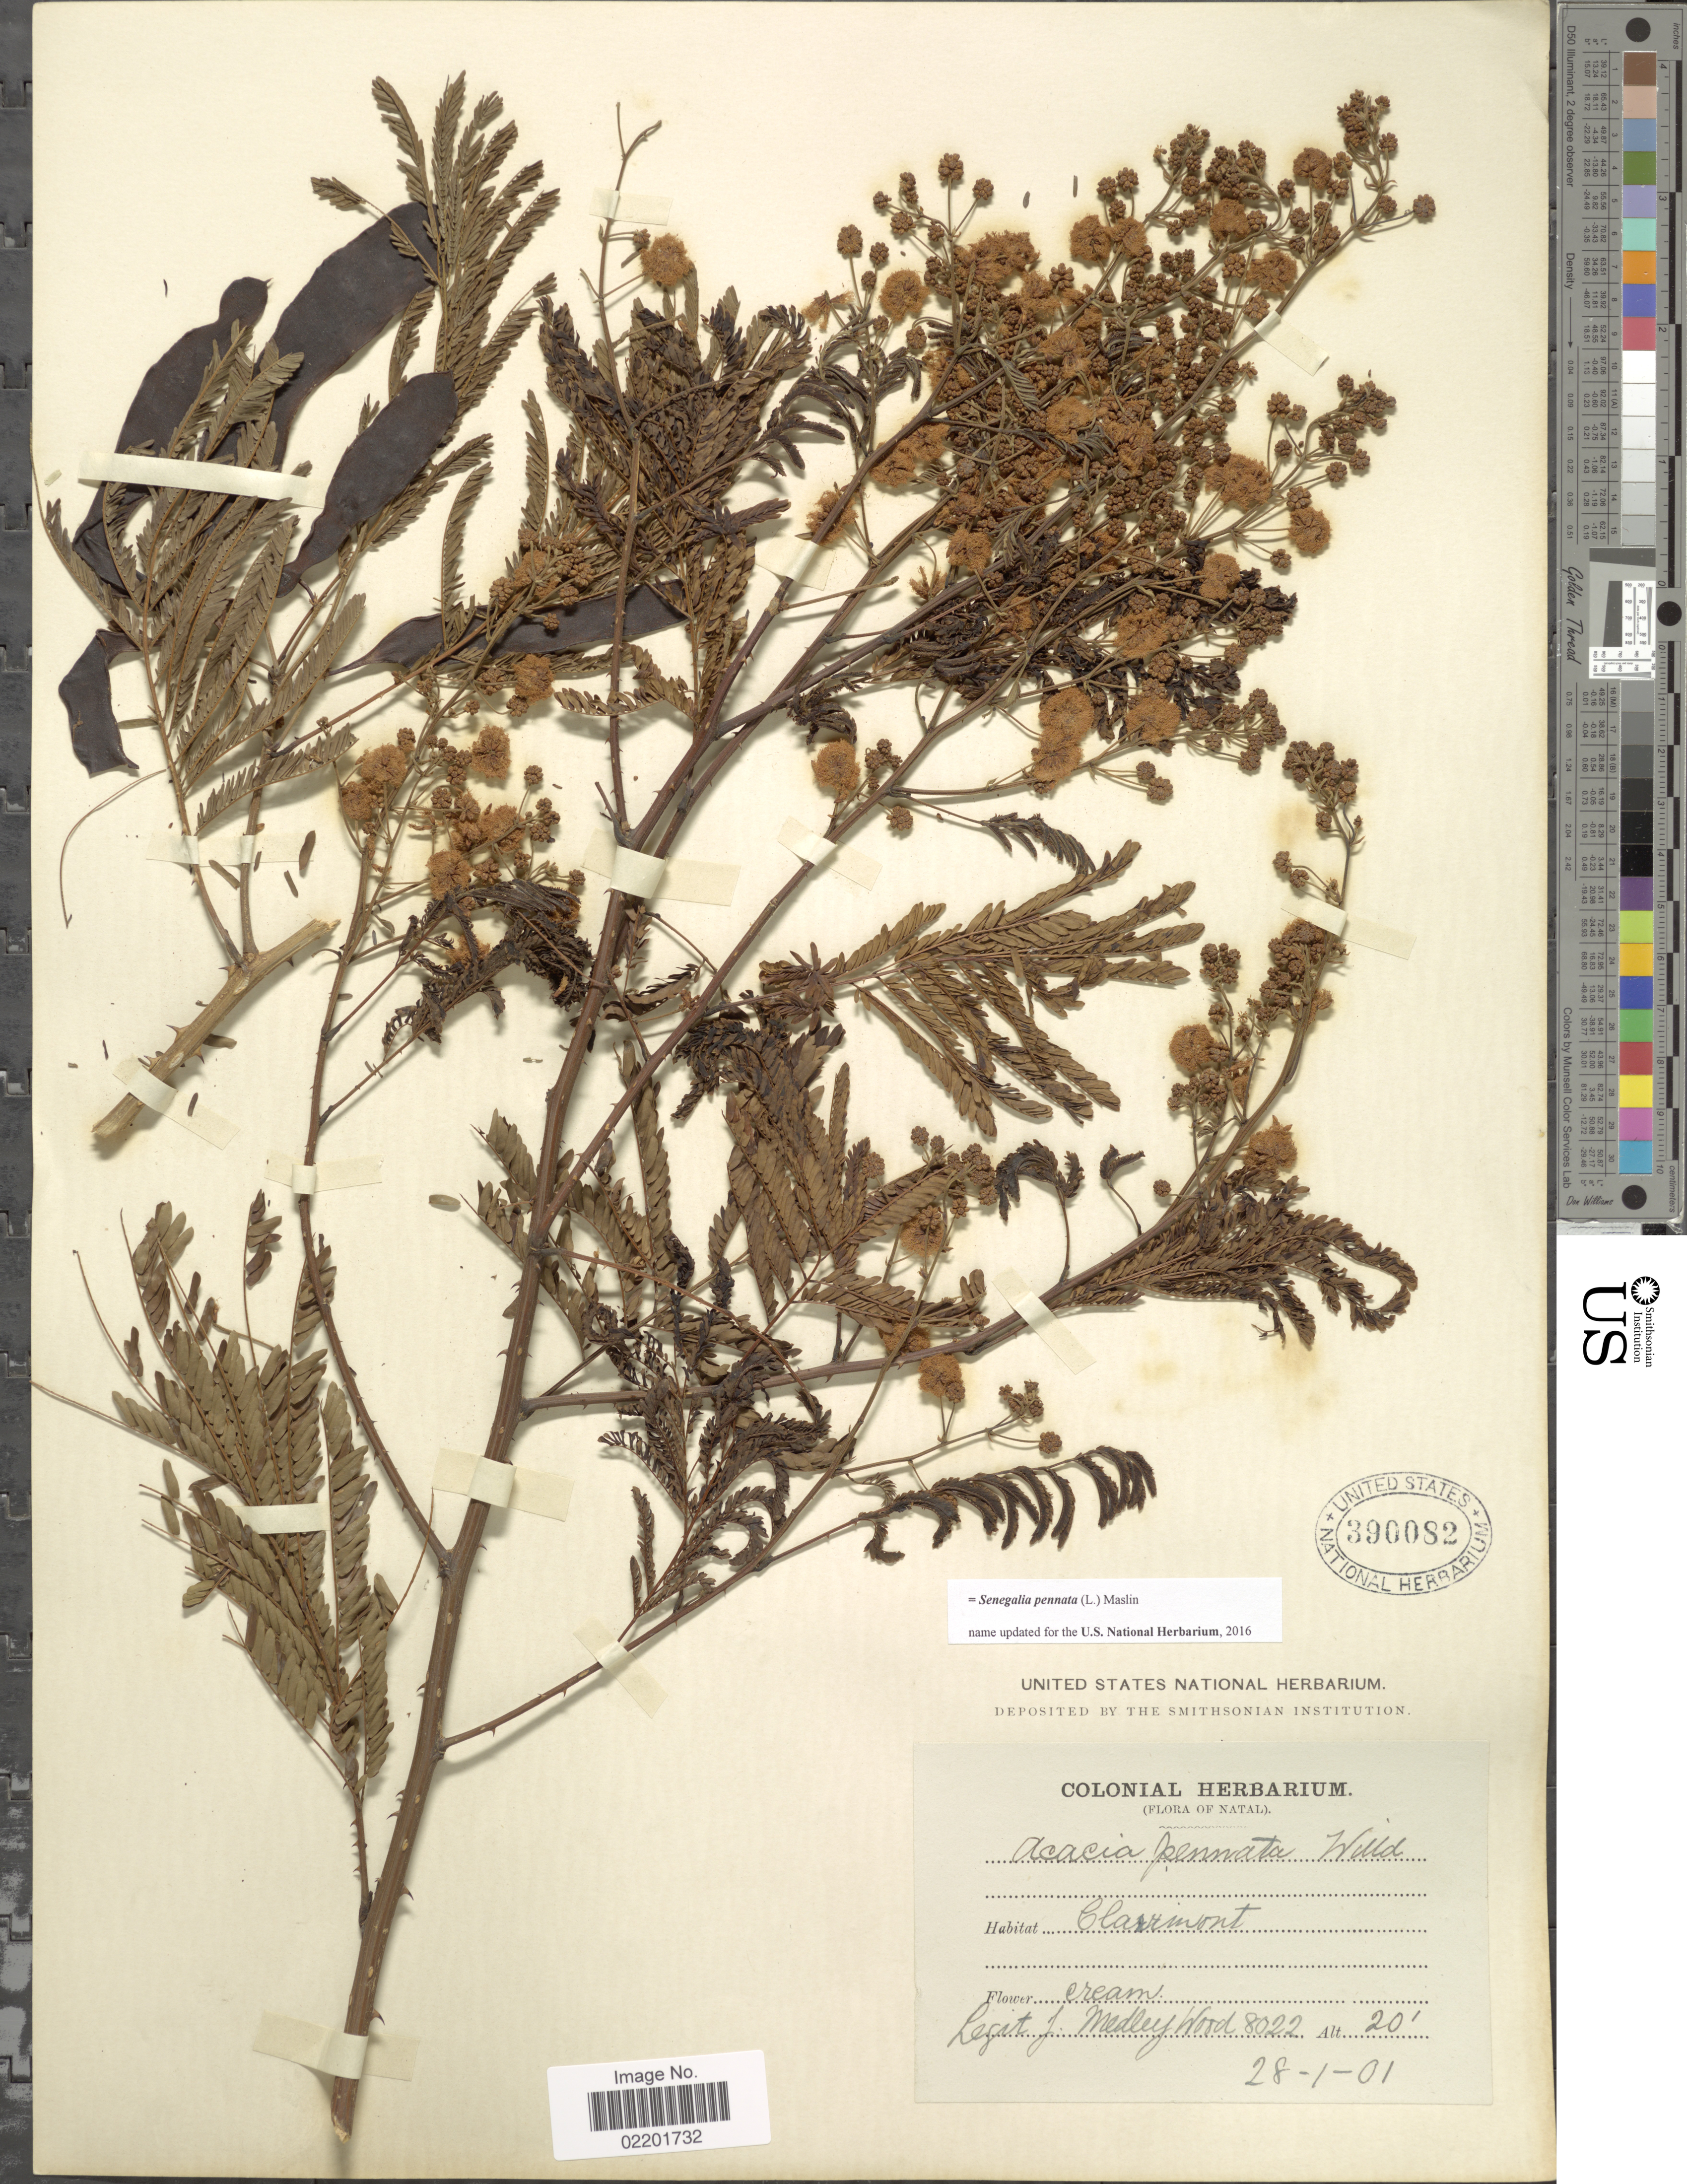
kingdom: Plantae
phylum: Tracheophyta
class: Magnoliopsida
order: Fabales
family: Fabaceae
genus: Senegalia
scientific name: Senegalia pennata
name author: (L.) Maslin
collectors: J. M. Wood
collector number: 8022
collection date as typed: Transcribed d/m/y: 28/1/01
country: South Africa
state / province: KwaZulu-Natal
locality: Natal, Clairmont.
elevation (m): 6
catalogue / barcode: US 390082